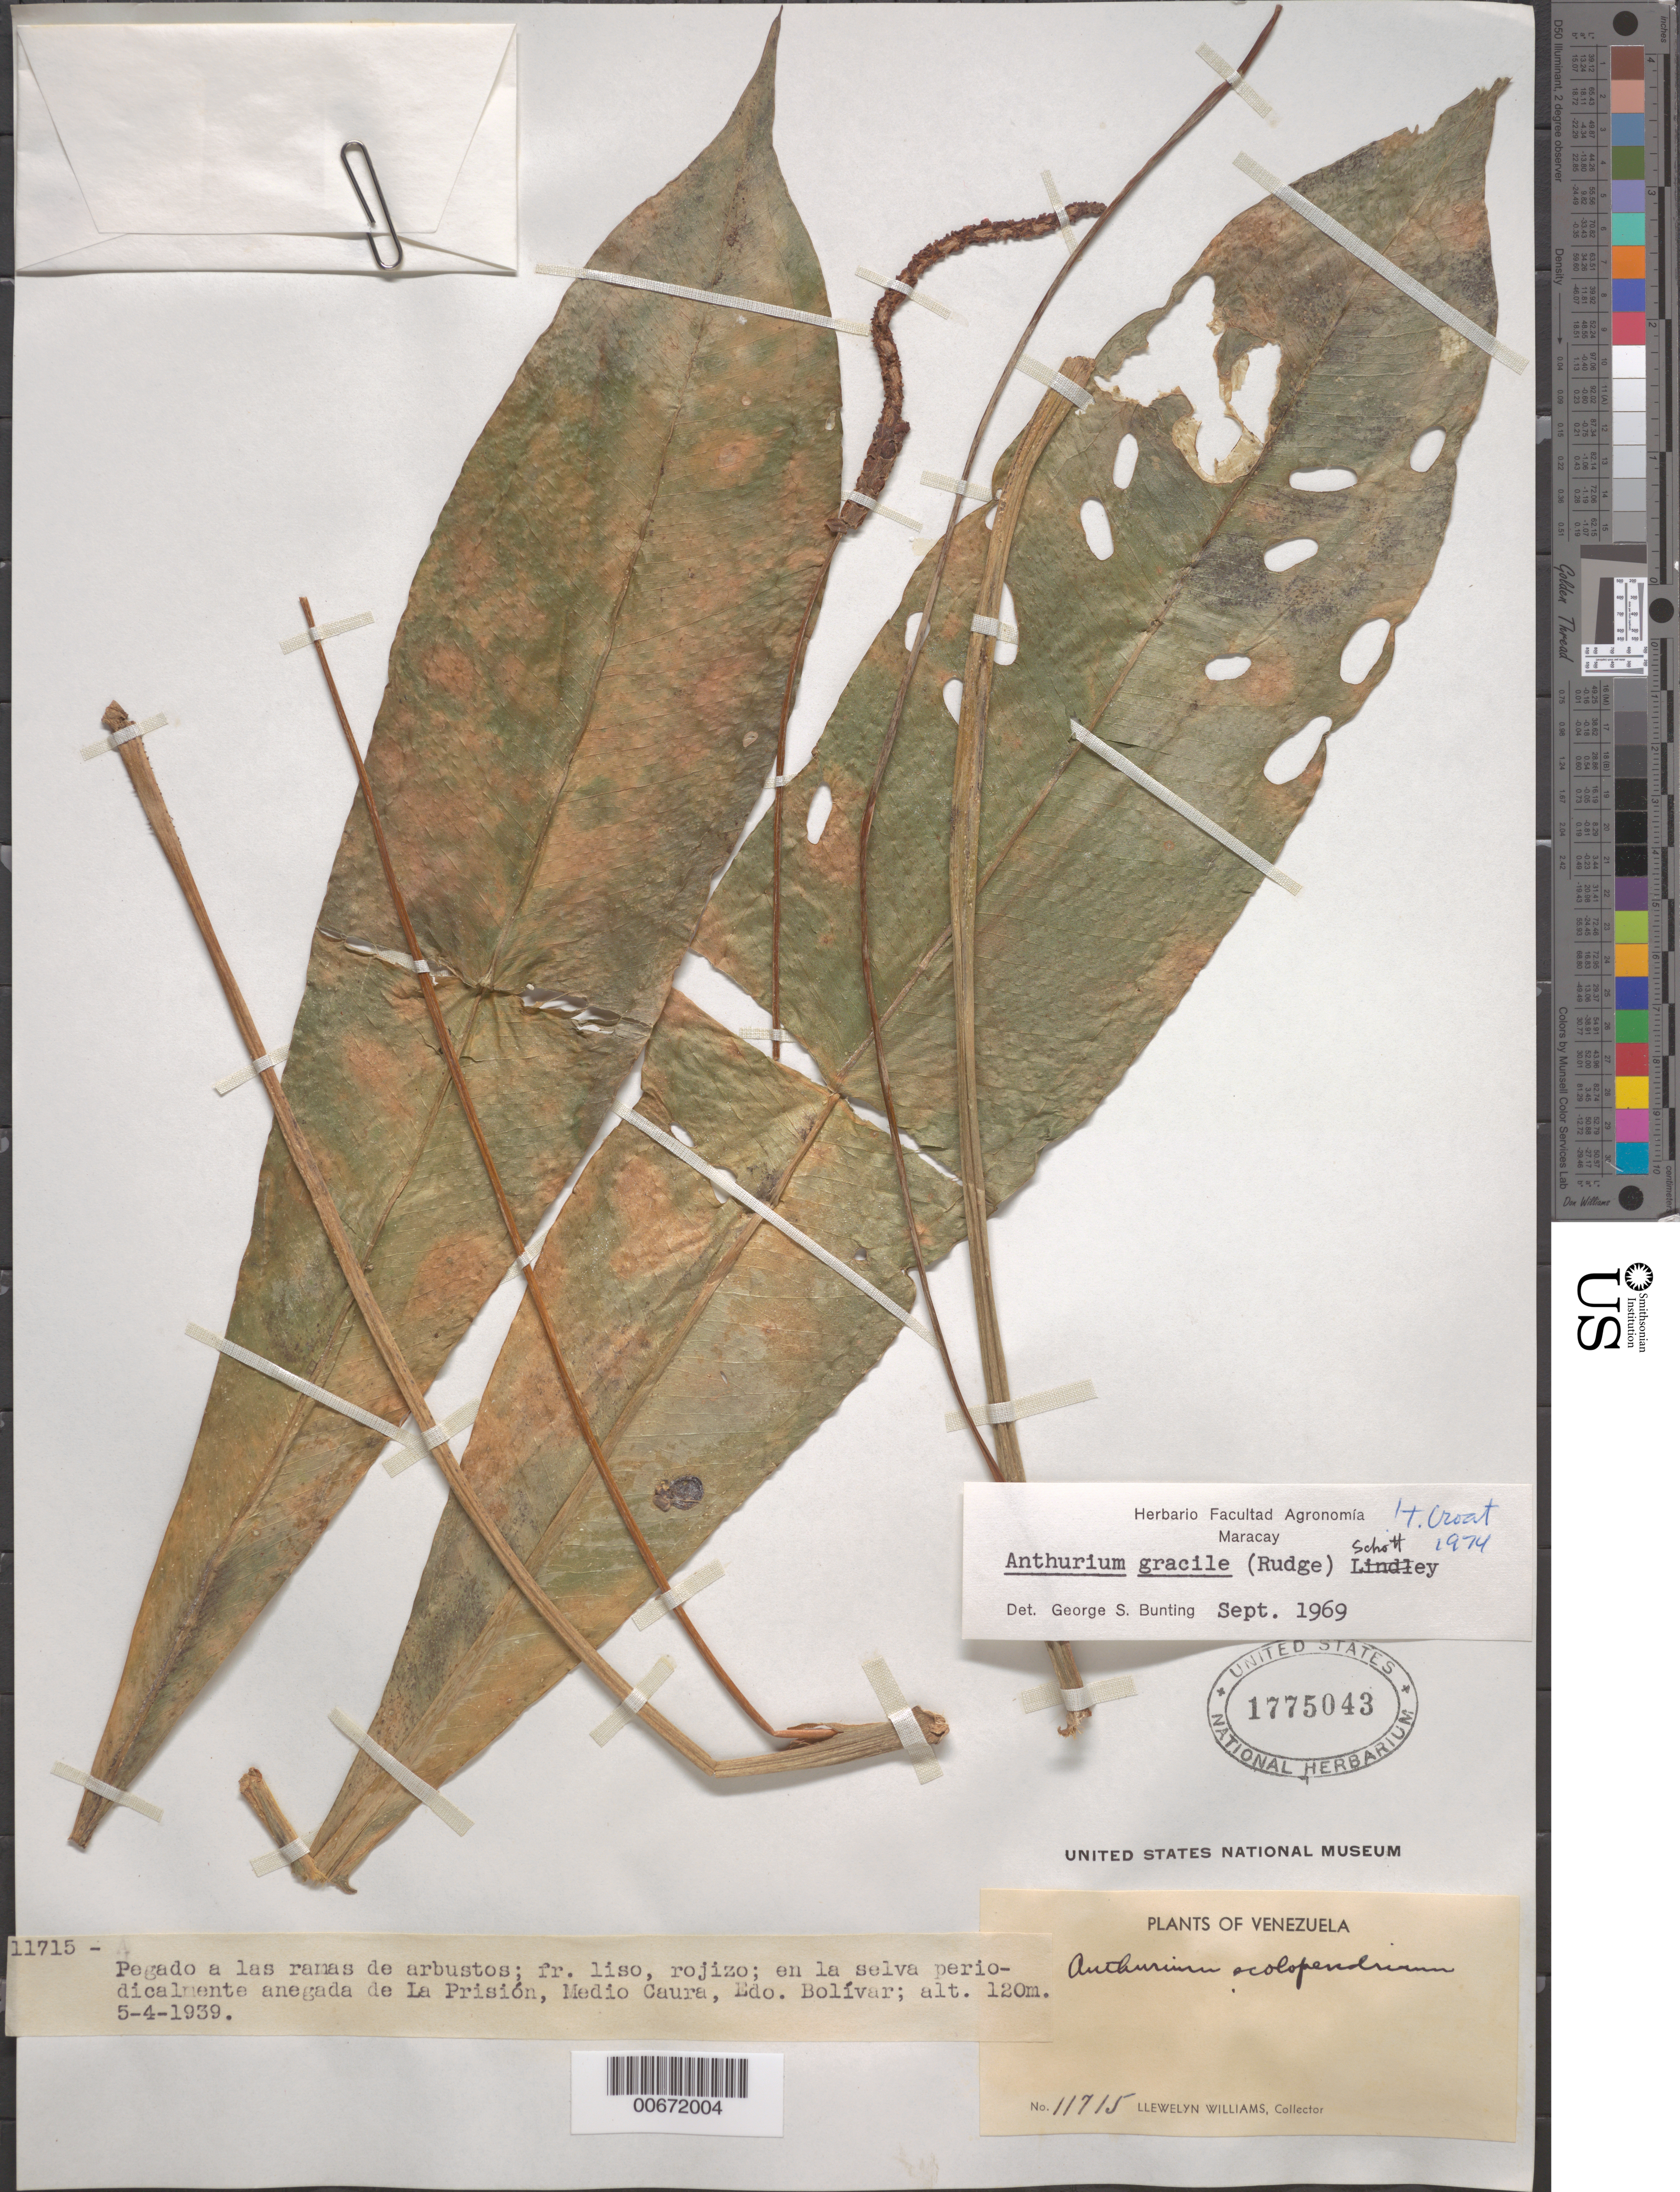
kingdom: Plantae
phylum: Tracheophyta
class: Liliopsida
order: Alismatales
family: Araceae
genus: Anthurium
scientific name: Anthurium gracile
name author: (Rudge) Schott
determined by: Croat, Thomas B., Missouri Botanical Garden (MO)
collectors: Ll. Williams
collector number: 11715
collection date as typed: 5-Apr-39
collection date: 1939-04-05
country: Venezuela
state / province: Bolívar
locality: La Prisión, Medio Caura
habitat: Forest, occasionally flooded of La Prisión, Medio Caura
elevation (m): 120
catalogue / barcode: US 1775043